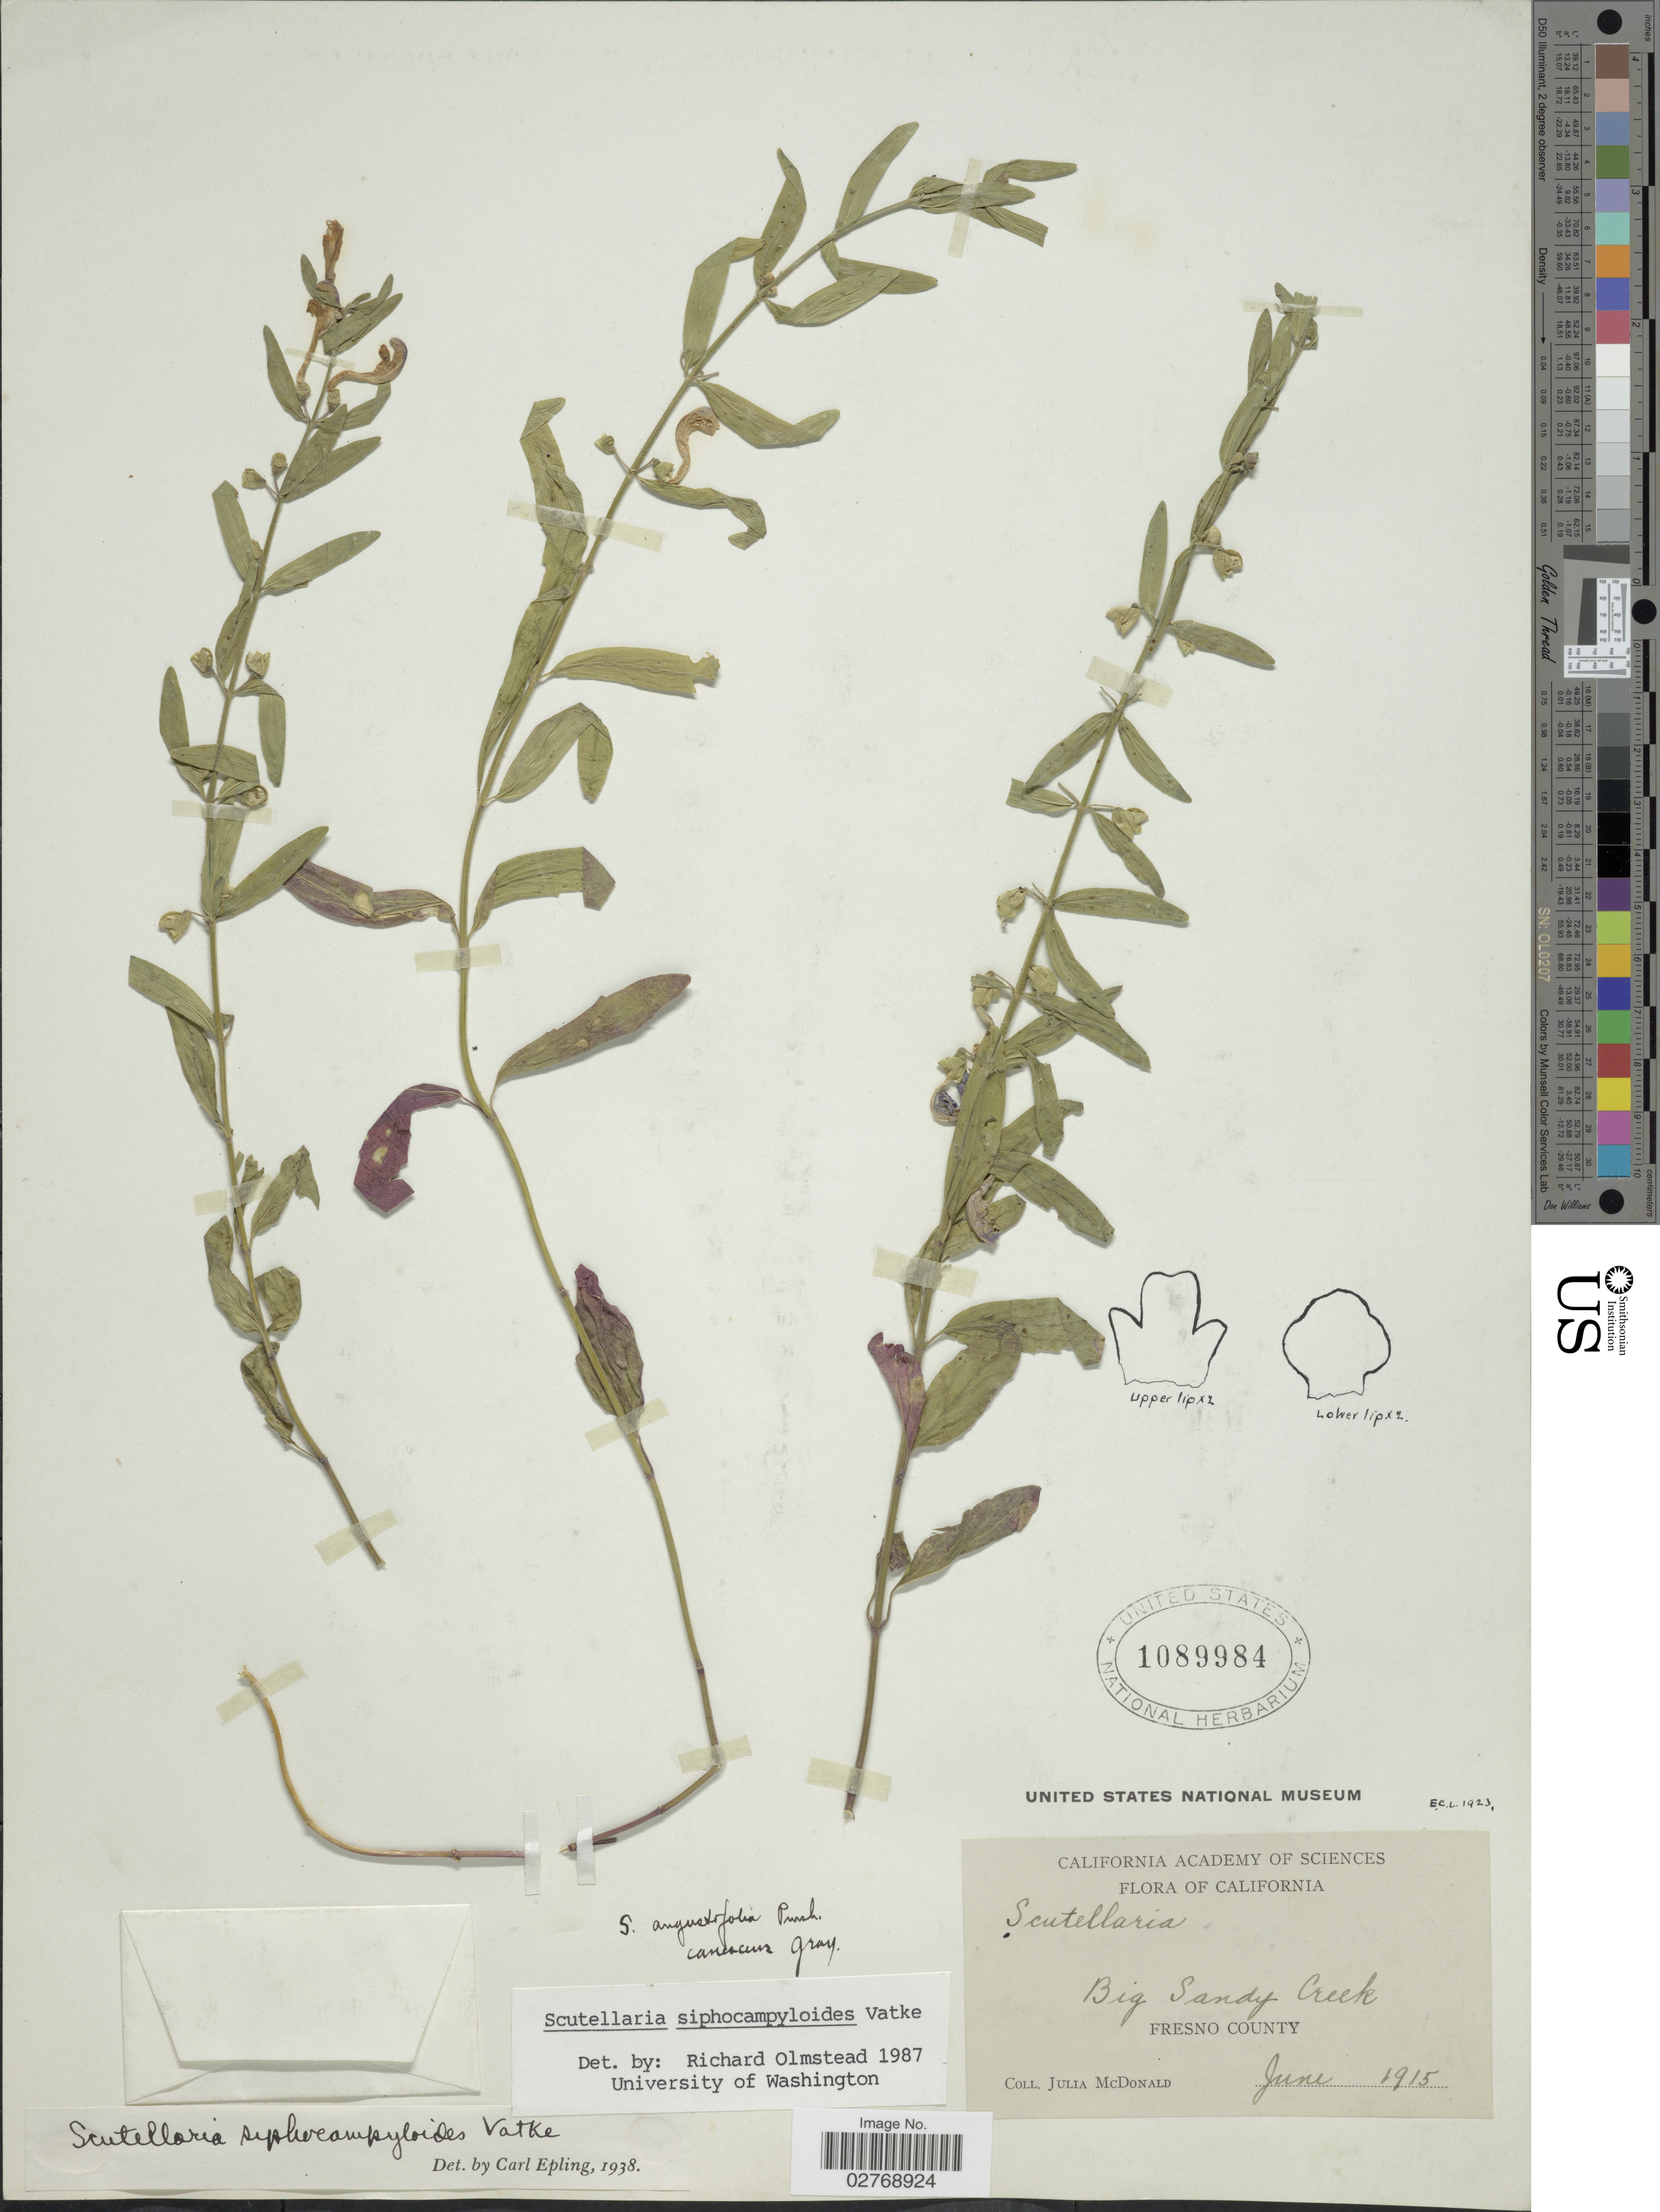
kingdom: Plantae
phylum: Tracheophyta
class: Magnoliopsida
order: Lamiales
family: Lamiaceae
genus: Scutellaria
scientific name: Scutellaria siphocampyloides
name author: Vatke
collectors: J. McDonald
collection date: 1915-06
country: United States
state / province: California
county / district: Fresno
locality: Big Sandy Creek. Fresno County.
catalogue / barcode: US 1089984